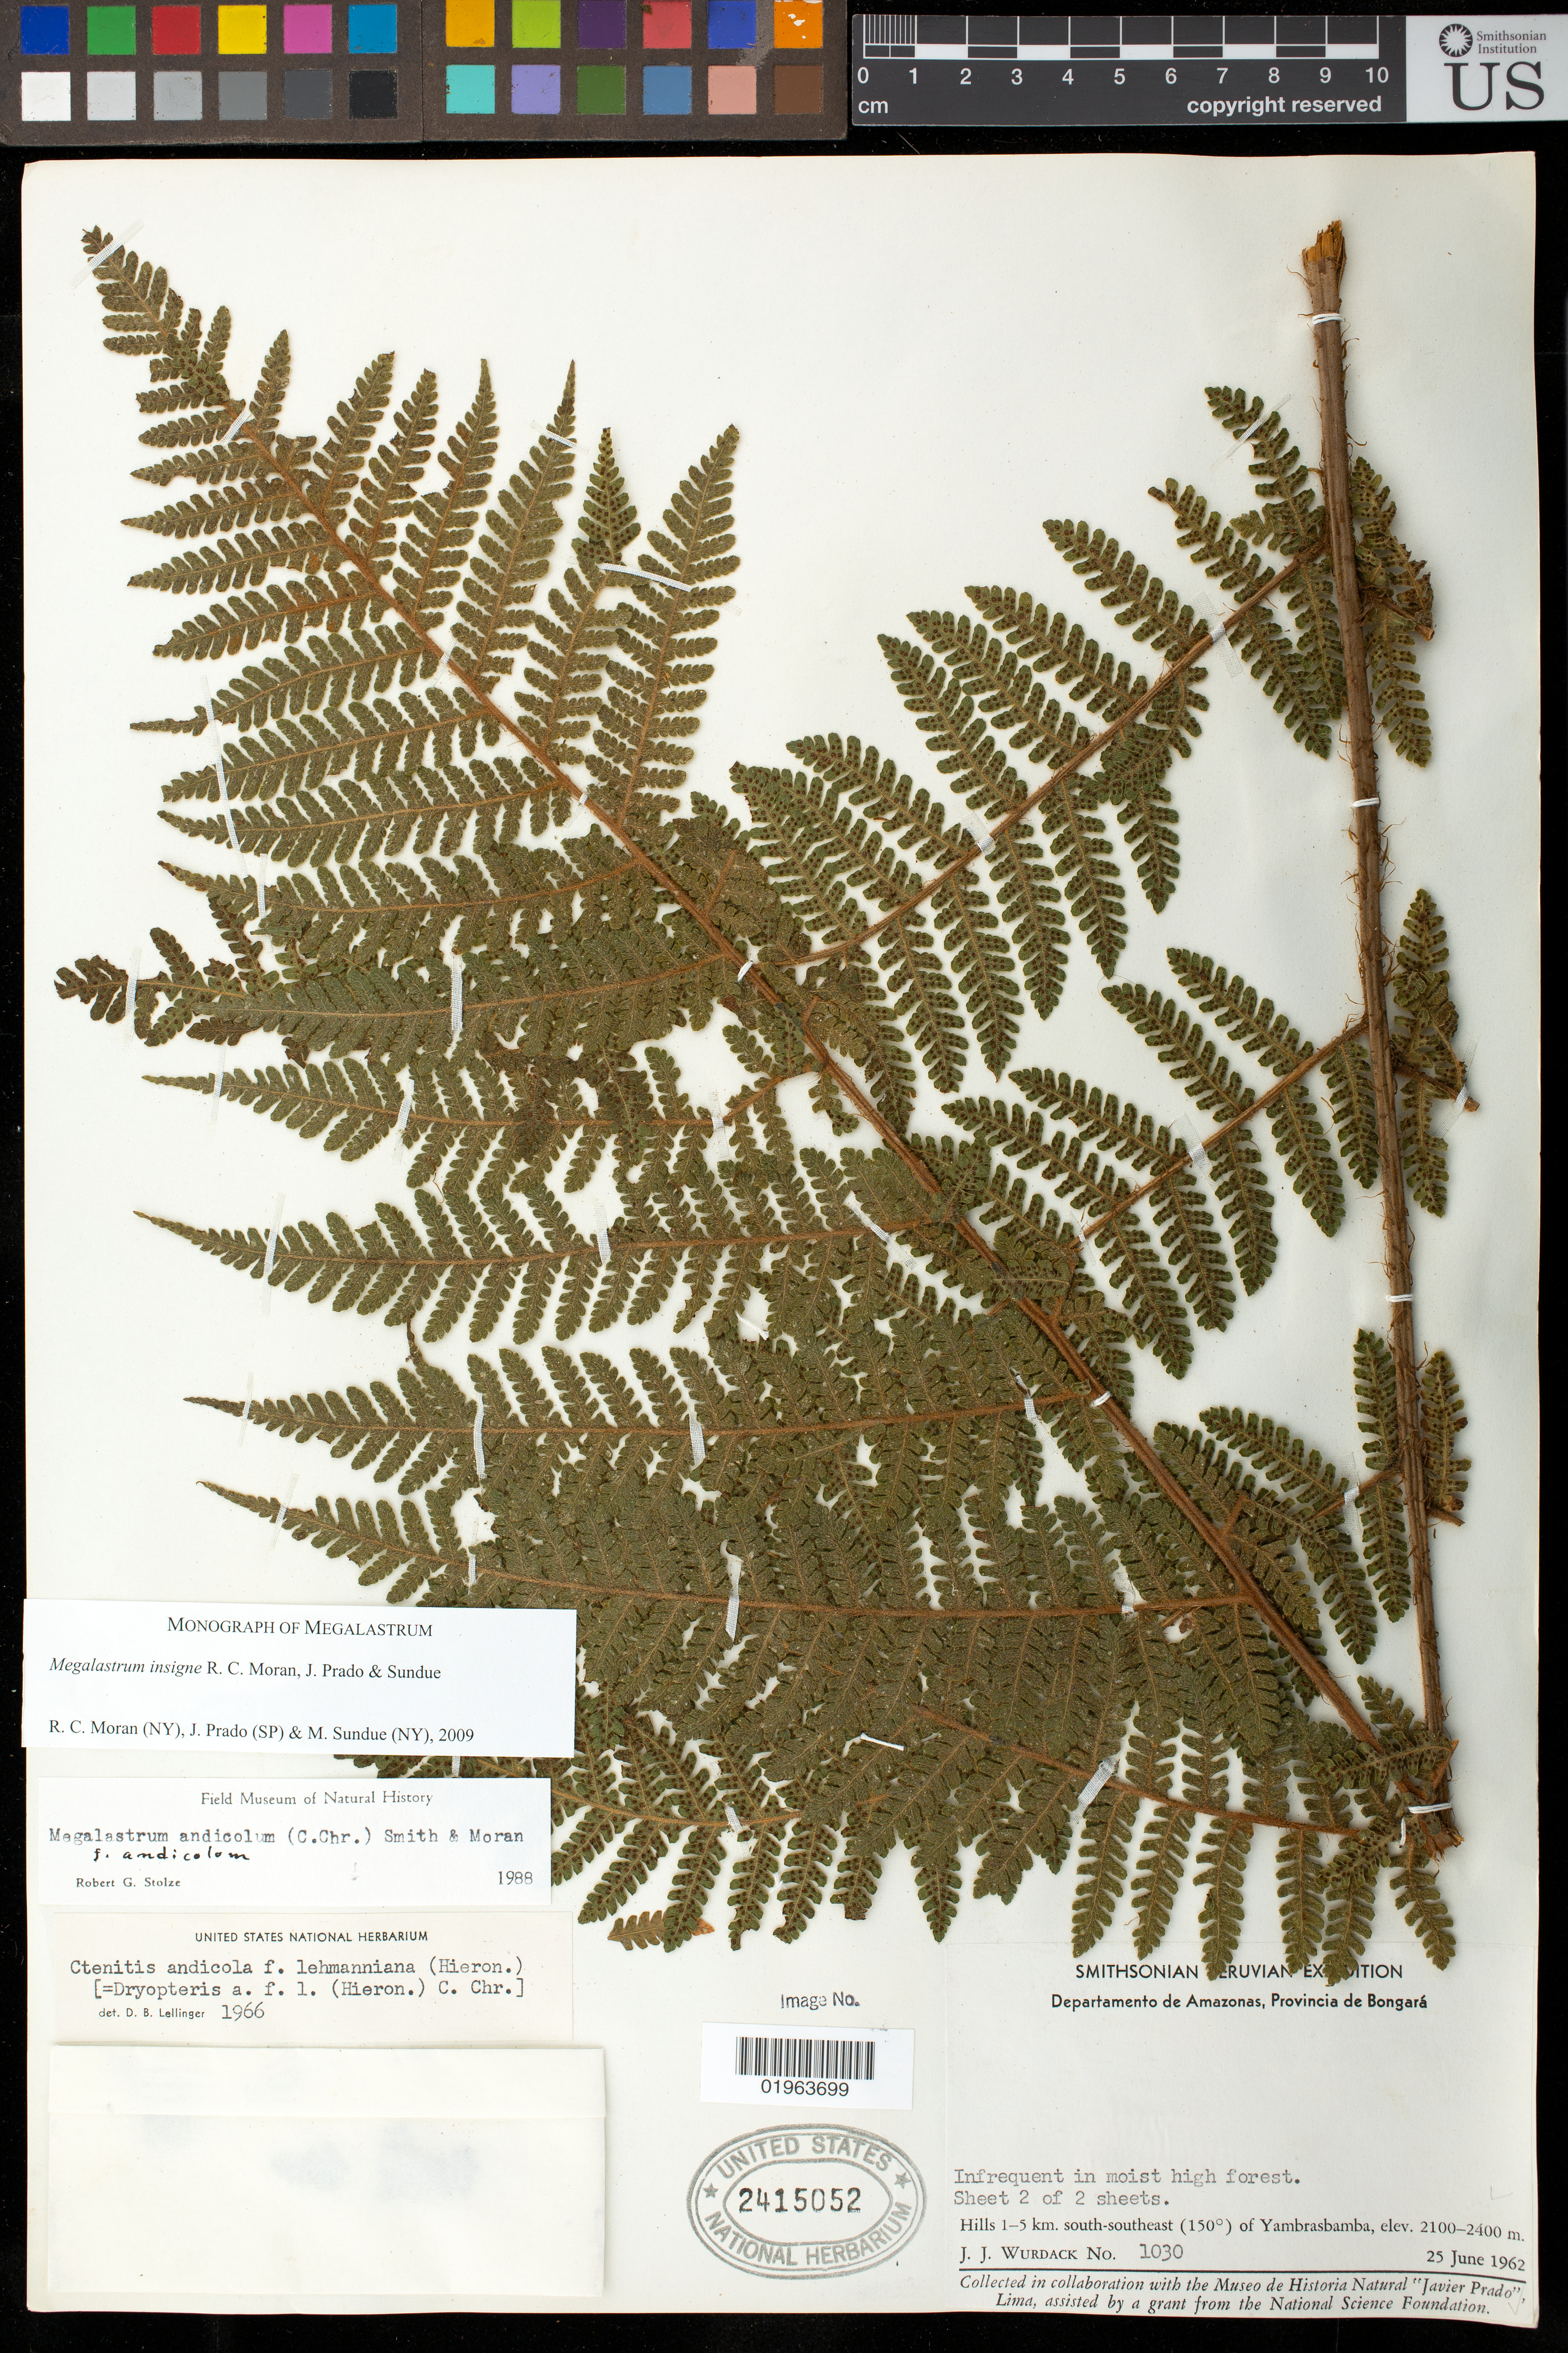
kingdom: Plantae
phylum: Tracheophyta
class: Polypodiopsida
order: Polypodiales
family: Dryopteridaceae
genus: Megalastrum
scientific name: Megalastrum insigne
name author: R.C. Moran et al.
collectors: J. J. Wurdack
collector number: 1030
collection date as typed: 25 Jun 1962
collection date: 1962-06-25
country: Peru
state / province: Amazonas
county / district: Bongará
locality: hills 1 - 5 km SSE of Yambrasbamba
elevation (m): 2100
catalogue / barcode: US 2415051